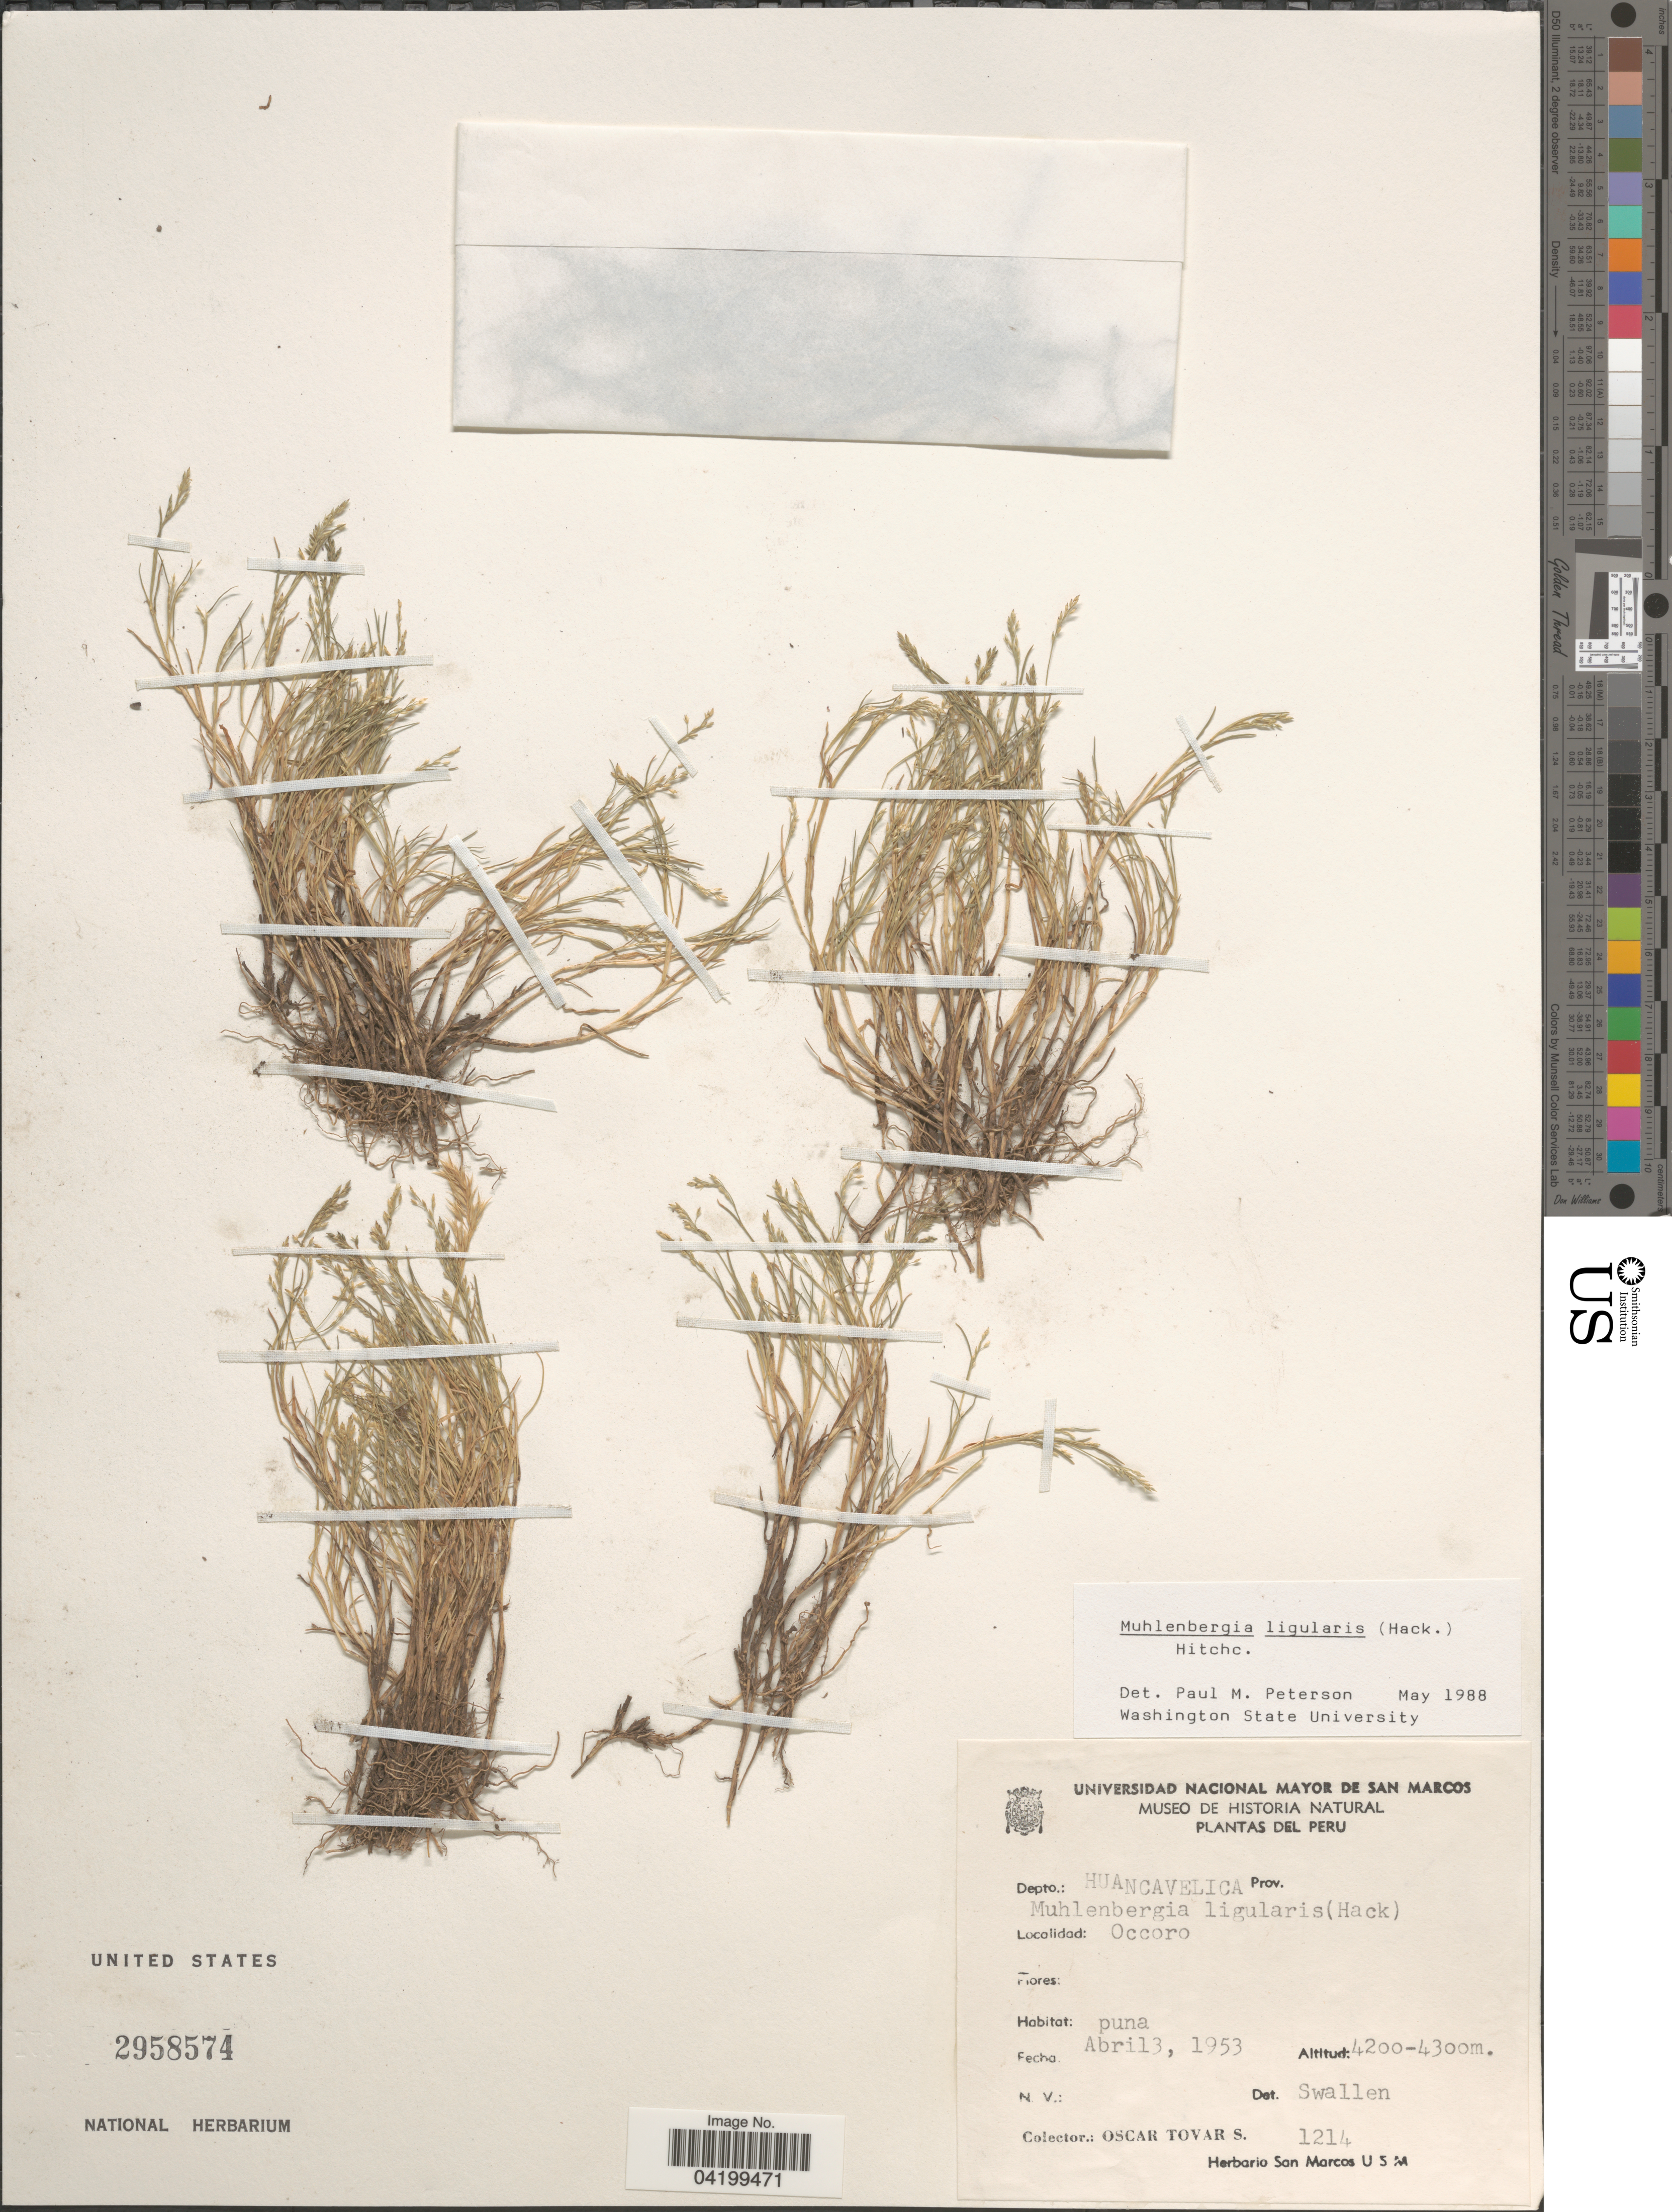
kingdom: Plantae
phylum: Tracheophyta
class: Liliopsida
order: Poales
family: Poaceae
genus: Muhlenbergia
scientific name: Muhlenbergia ligularis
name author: (Hack.) Hitchc.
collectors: Ó. Tovar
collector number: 1214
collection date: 1953-04-03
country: Peru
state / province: Huancavelica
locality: Depto.: Huancavelica. Occoro.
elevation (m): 4200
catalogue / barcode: US 2958574